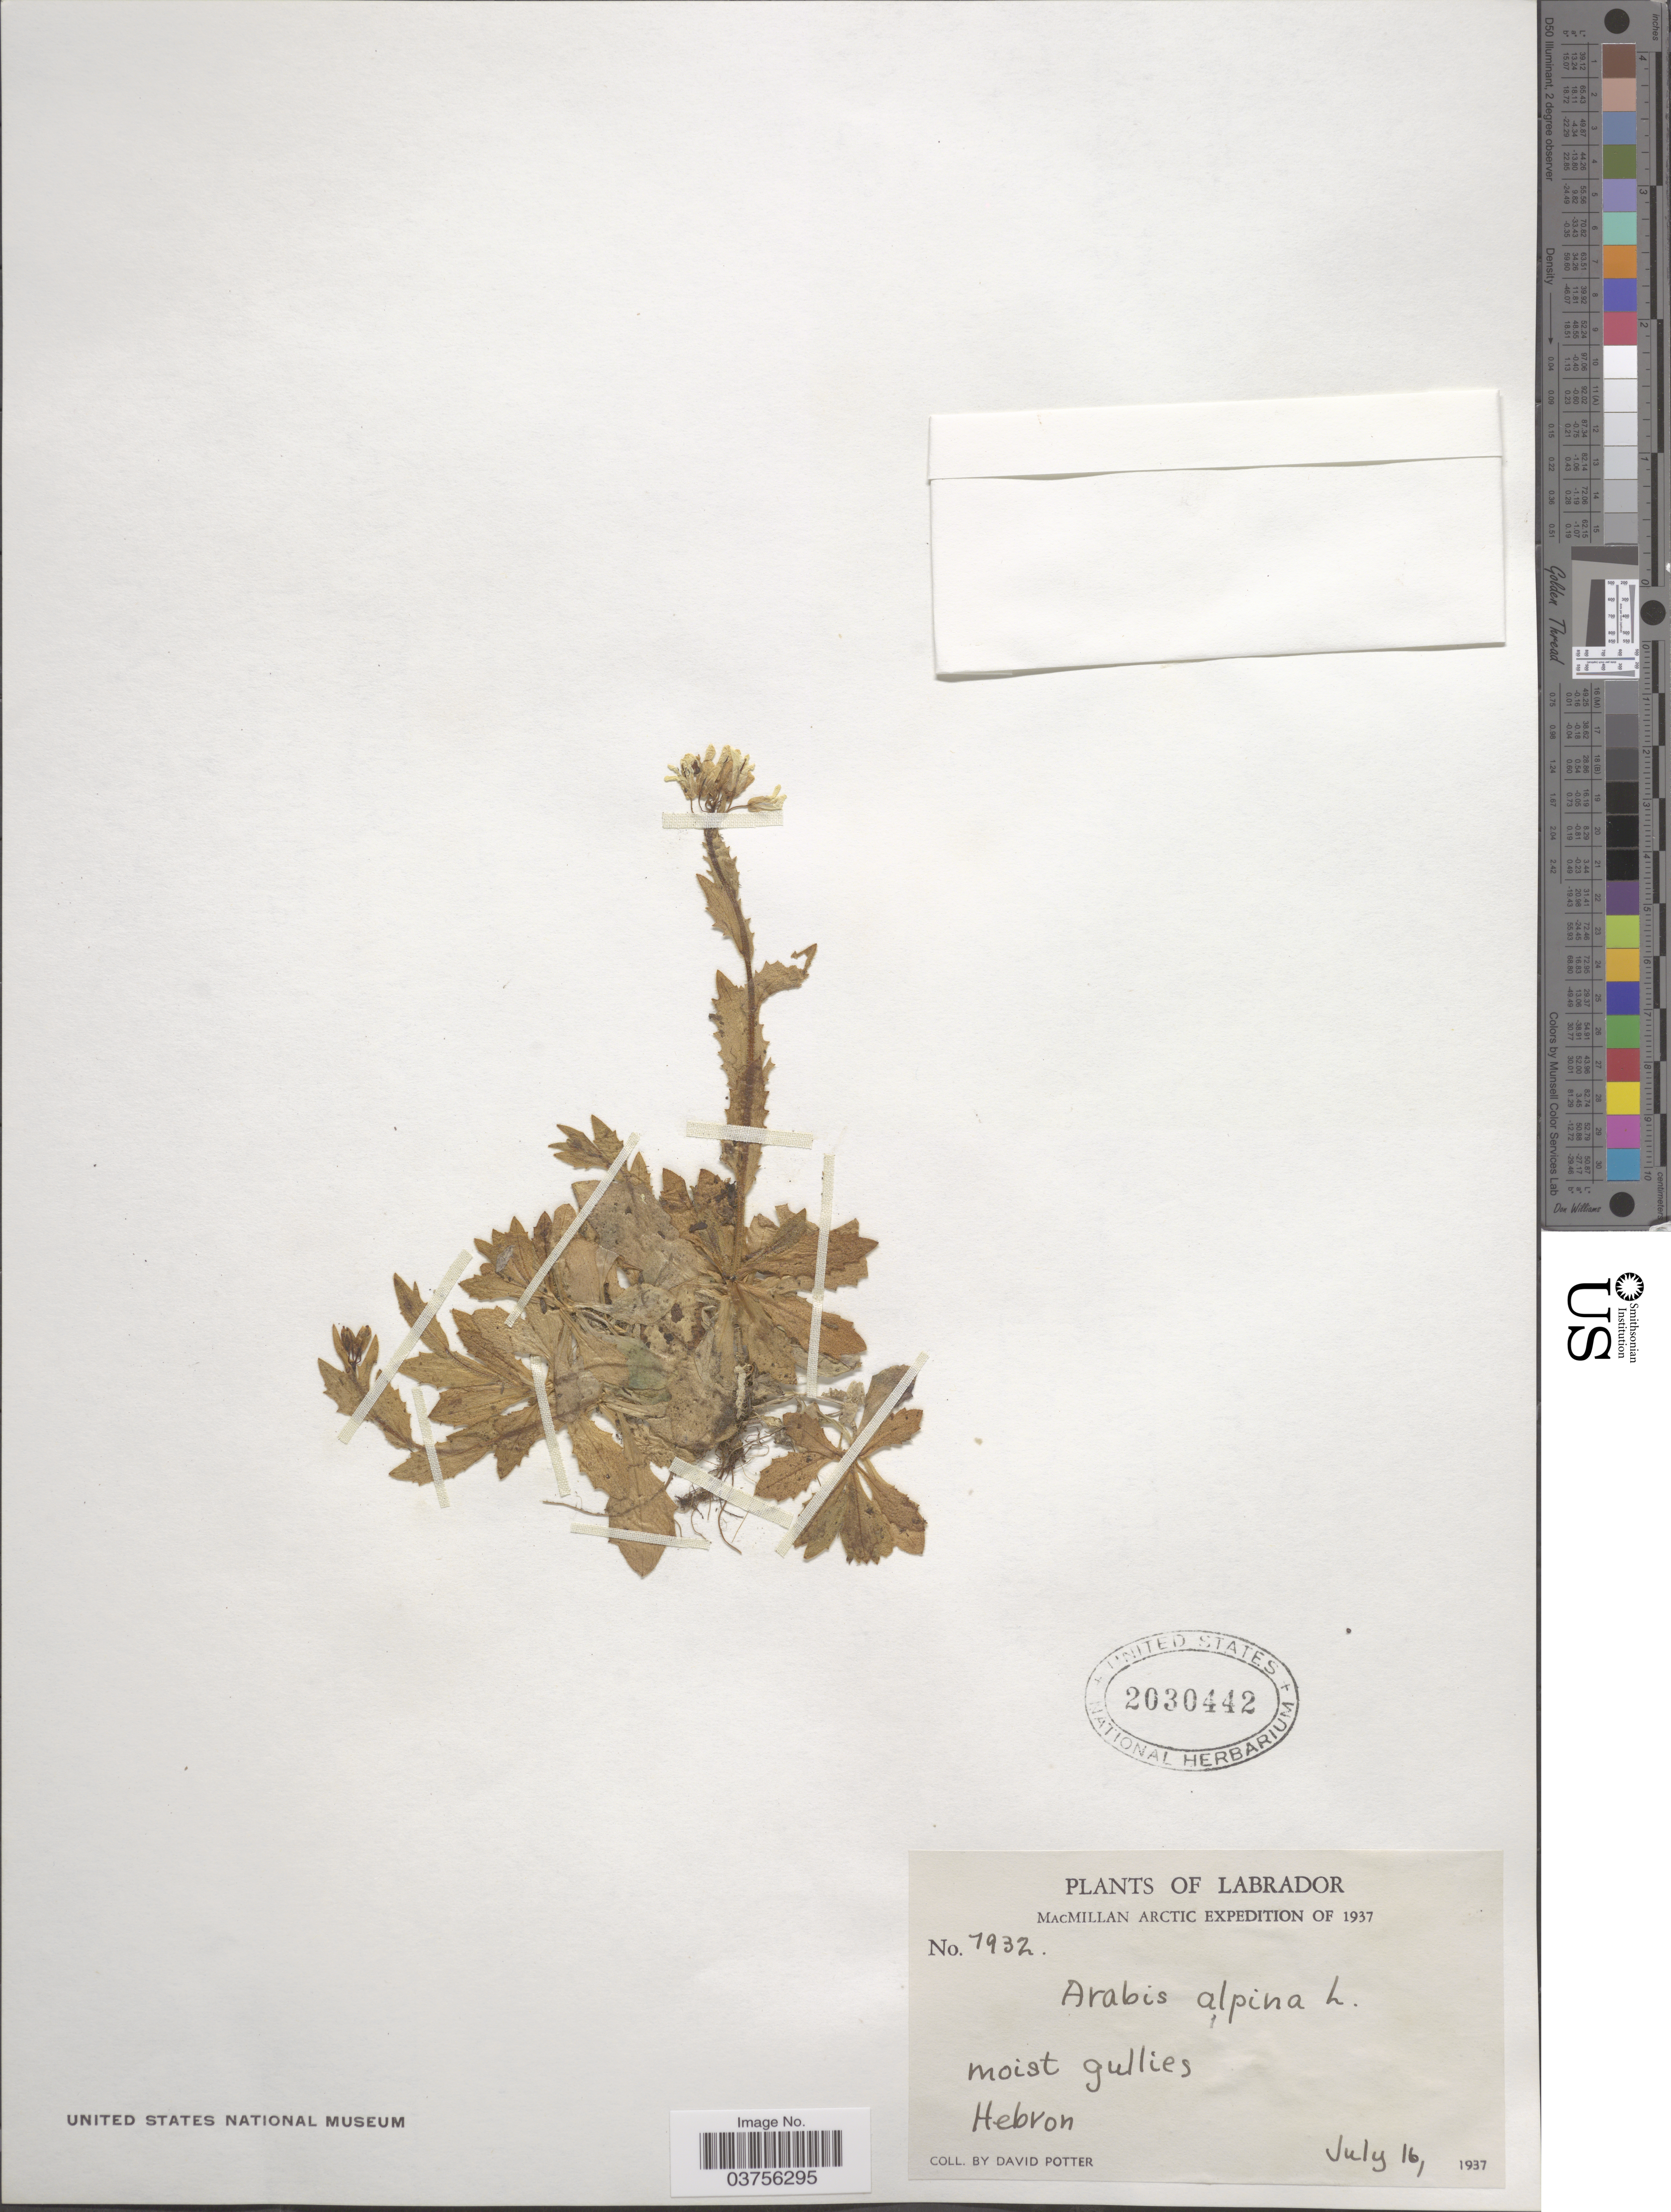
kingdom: Plantae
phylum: Tracheophyta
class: Magnoliopsida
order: Brassicales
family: Brassicaceae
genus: Arabis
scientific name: Arabis alpina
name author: L.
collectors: D. Potter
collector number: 7932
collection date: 1937-07-16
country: Canada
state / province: Newfoundland and Labrador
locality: Labrador. Hebron.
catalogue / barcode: US 2030442